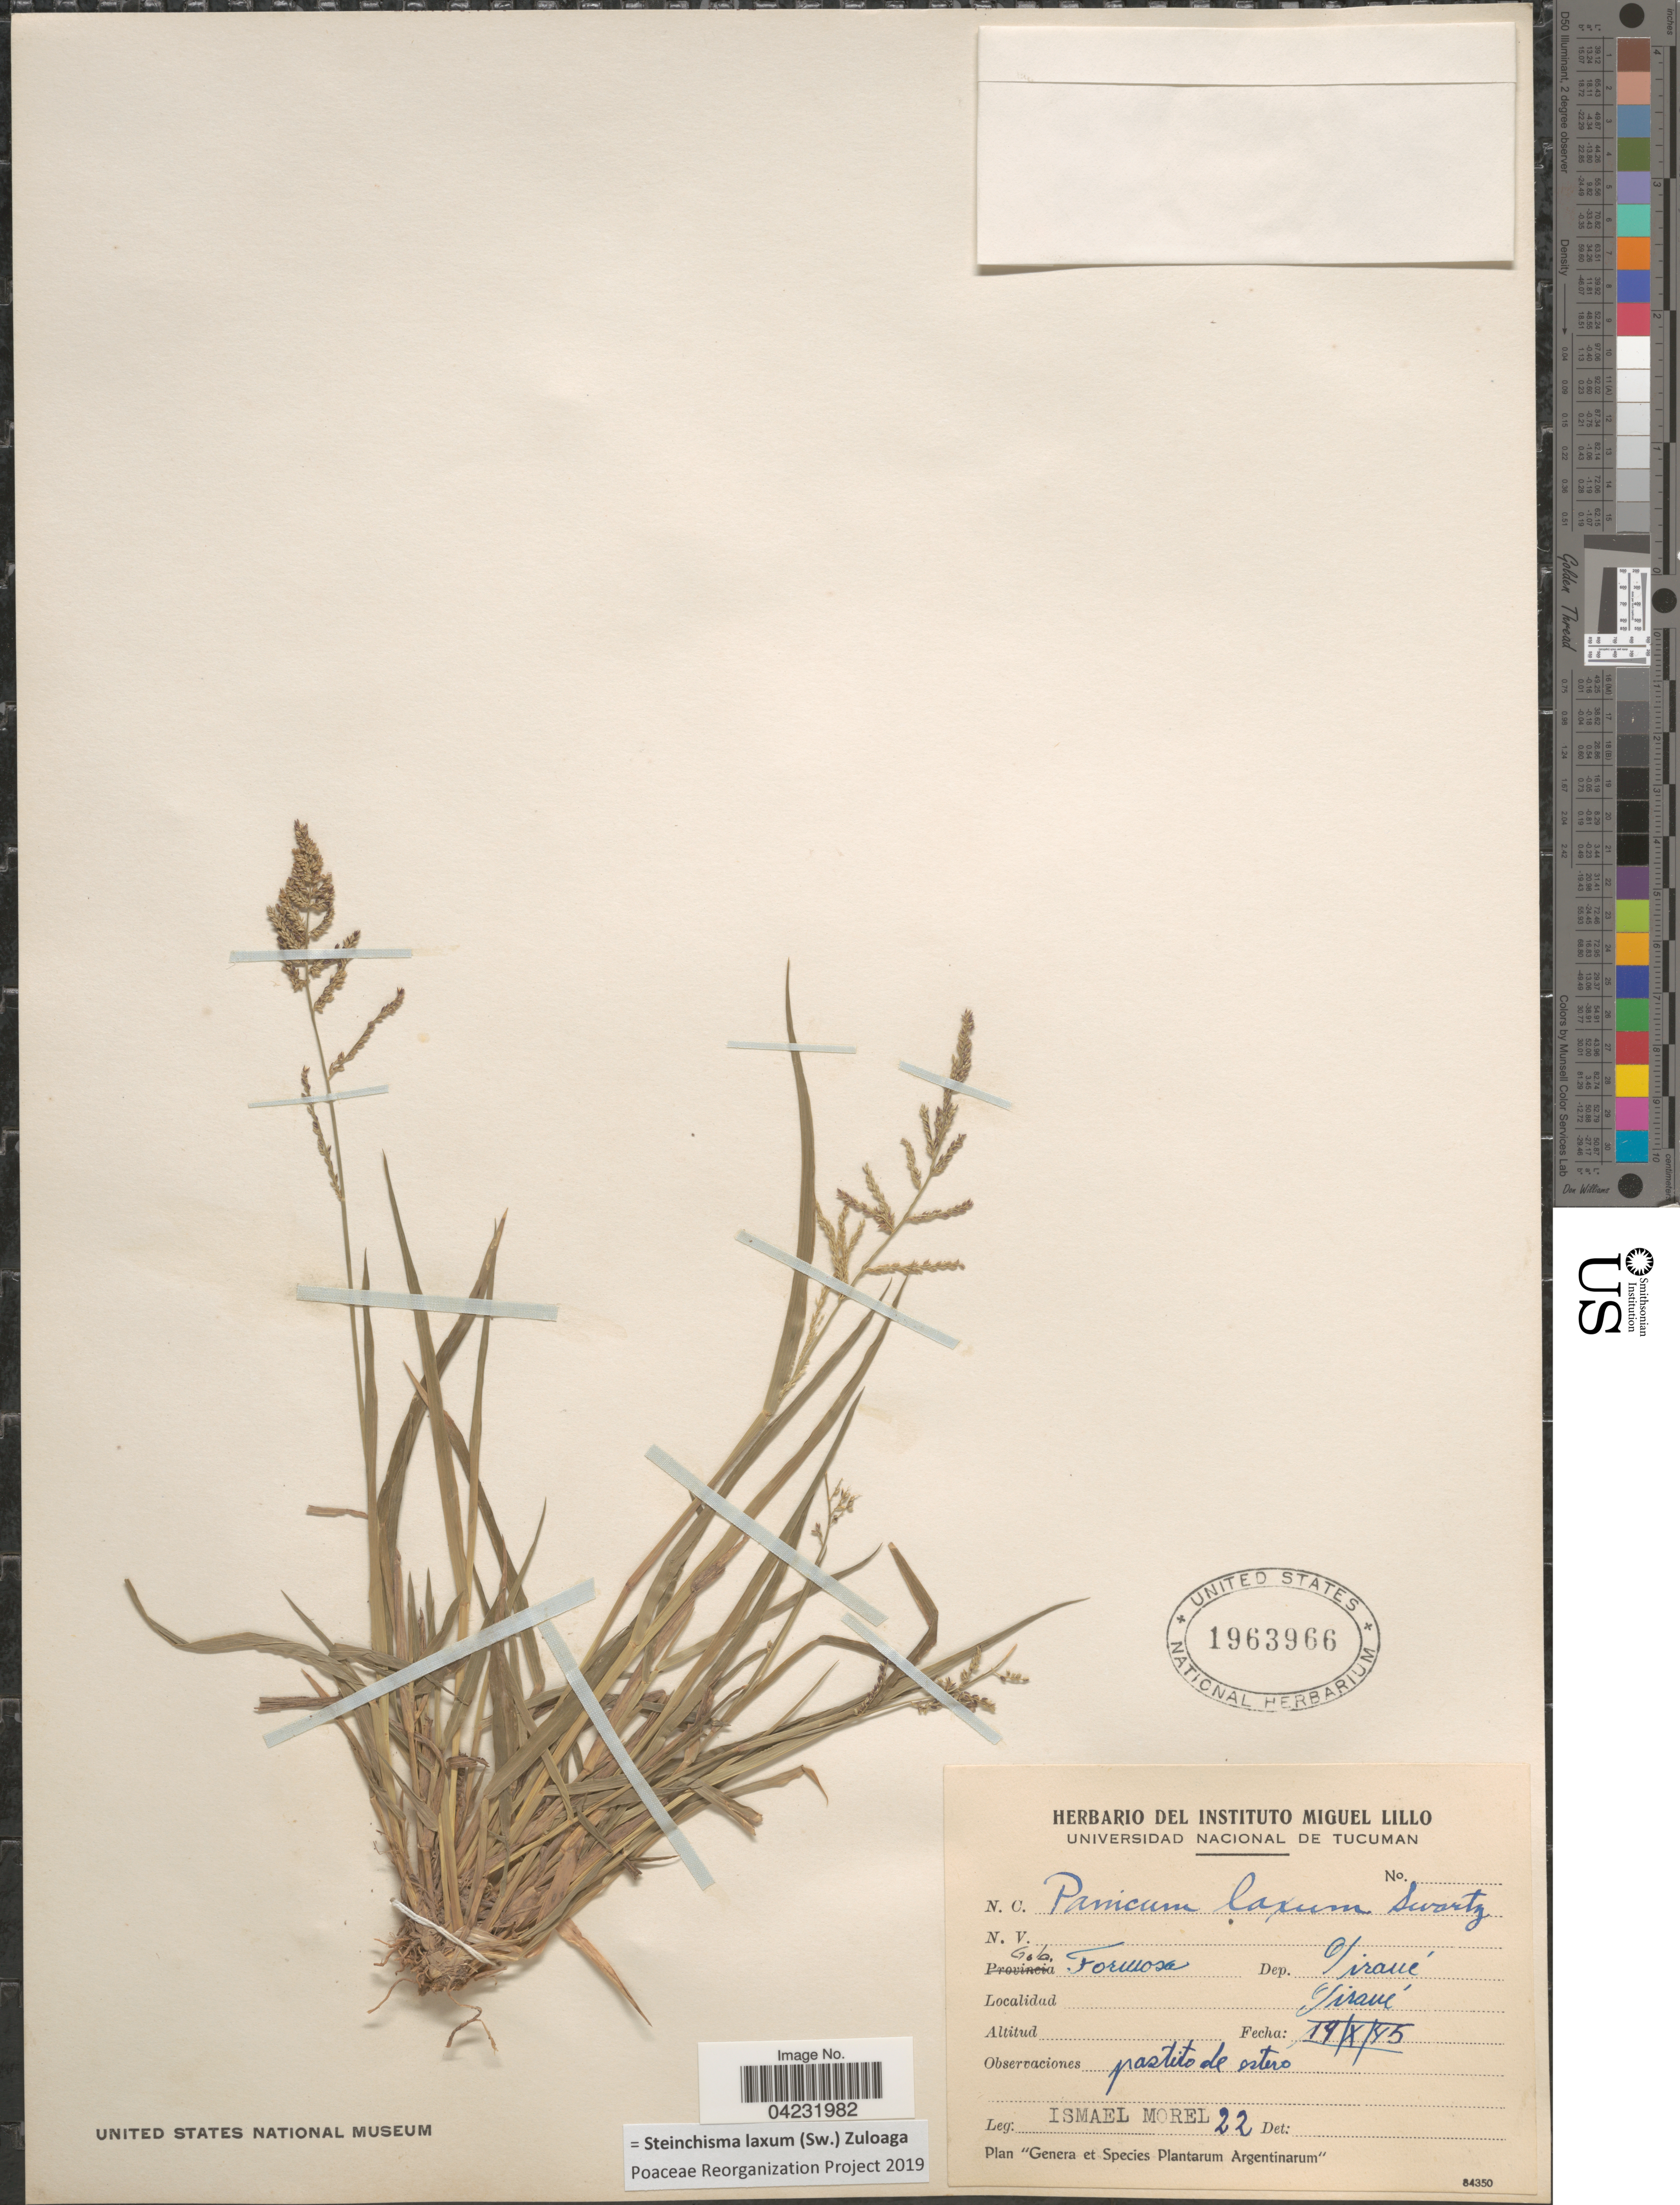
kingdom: Plantae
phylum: Tracheophyta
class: Liliopsida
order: Poales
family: Poaceae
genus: Steinchisma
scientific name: Steinchisma laxum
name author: (Sw.) Zuloaga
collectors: I. Morel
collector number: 22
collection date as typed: Transcribed d/m/y: 14/10/45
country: Argentina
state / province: Formosa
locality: Gob. Formosa. Dep. Pirané.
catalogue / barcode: US 1963966